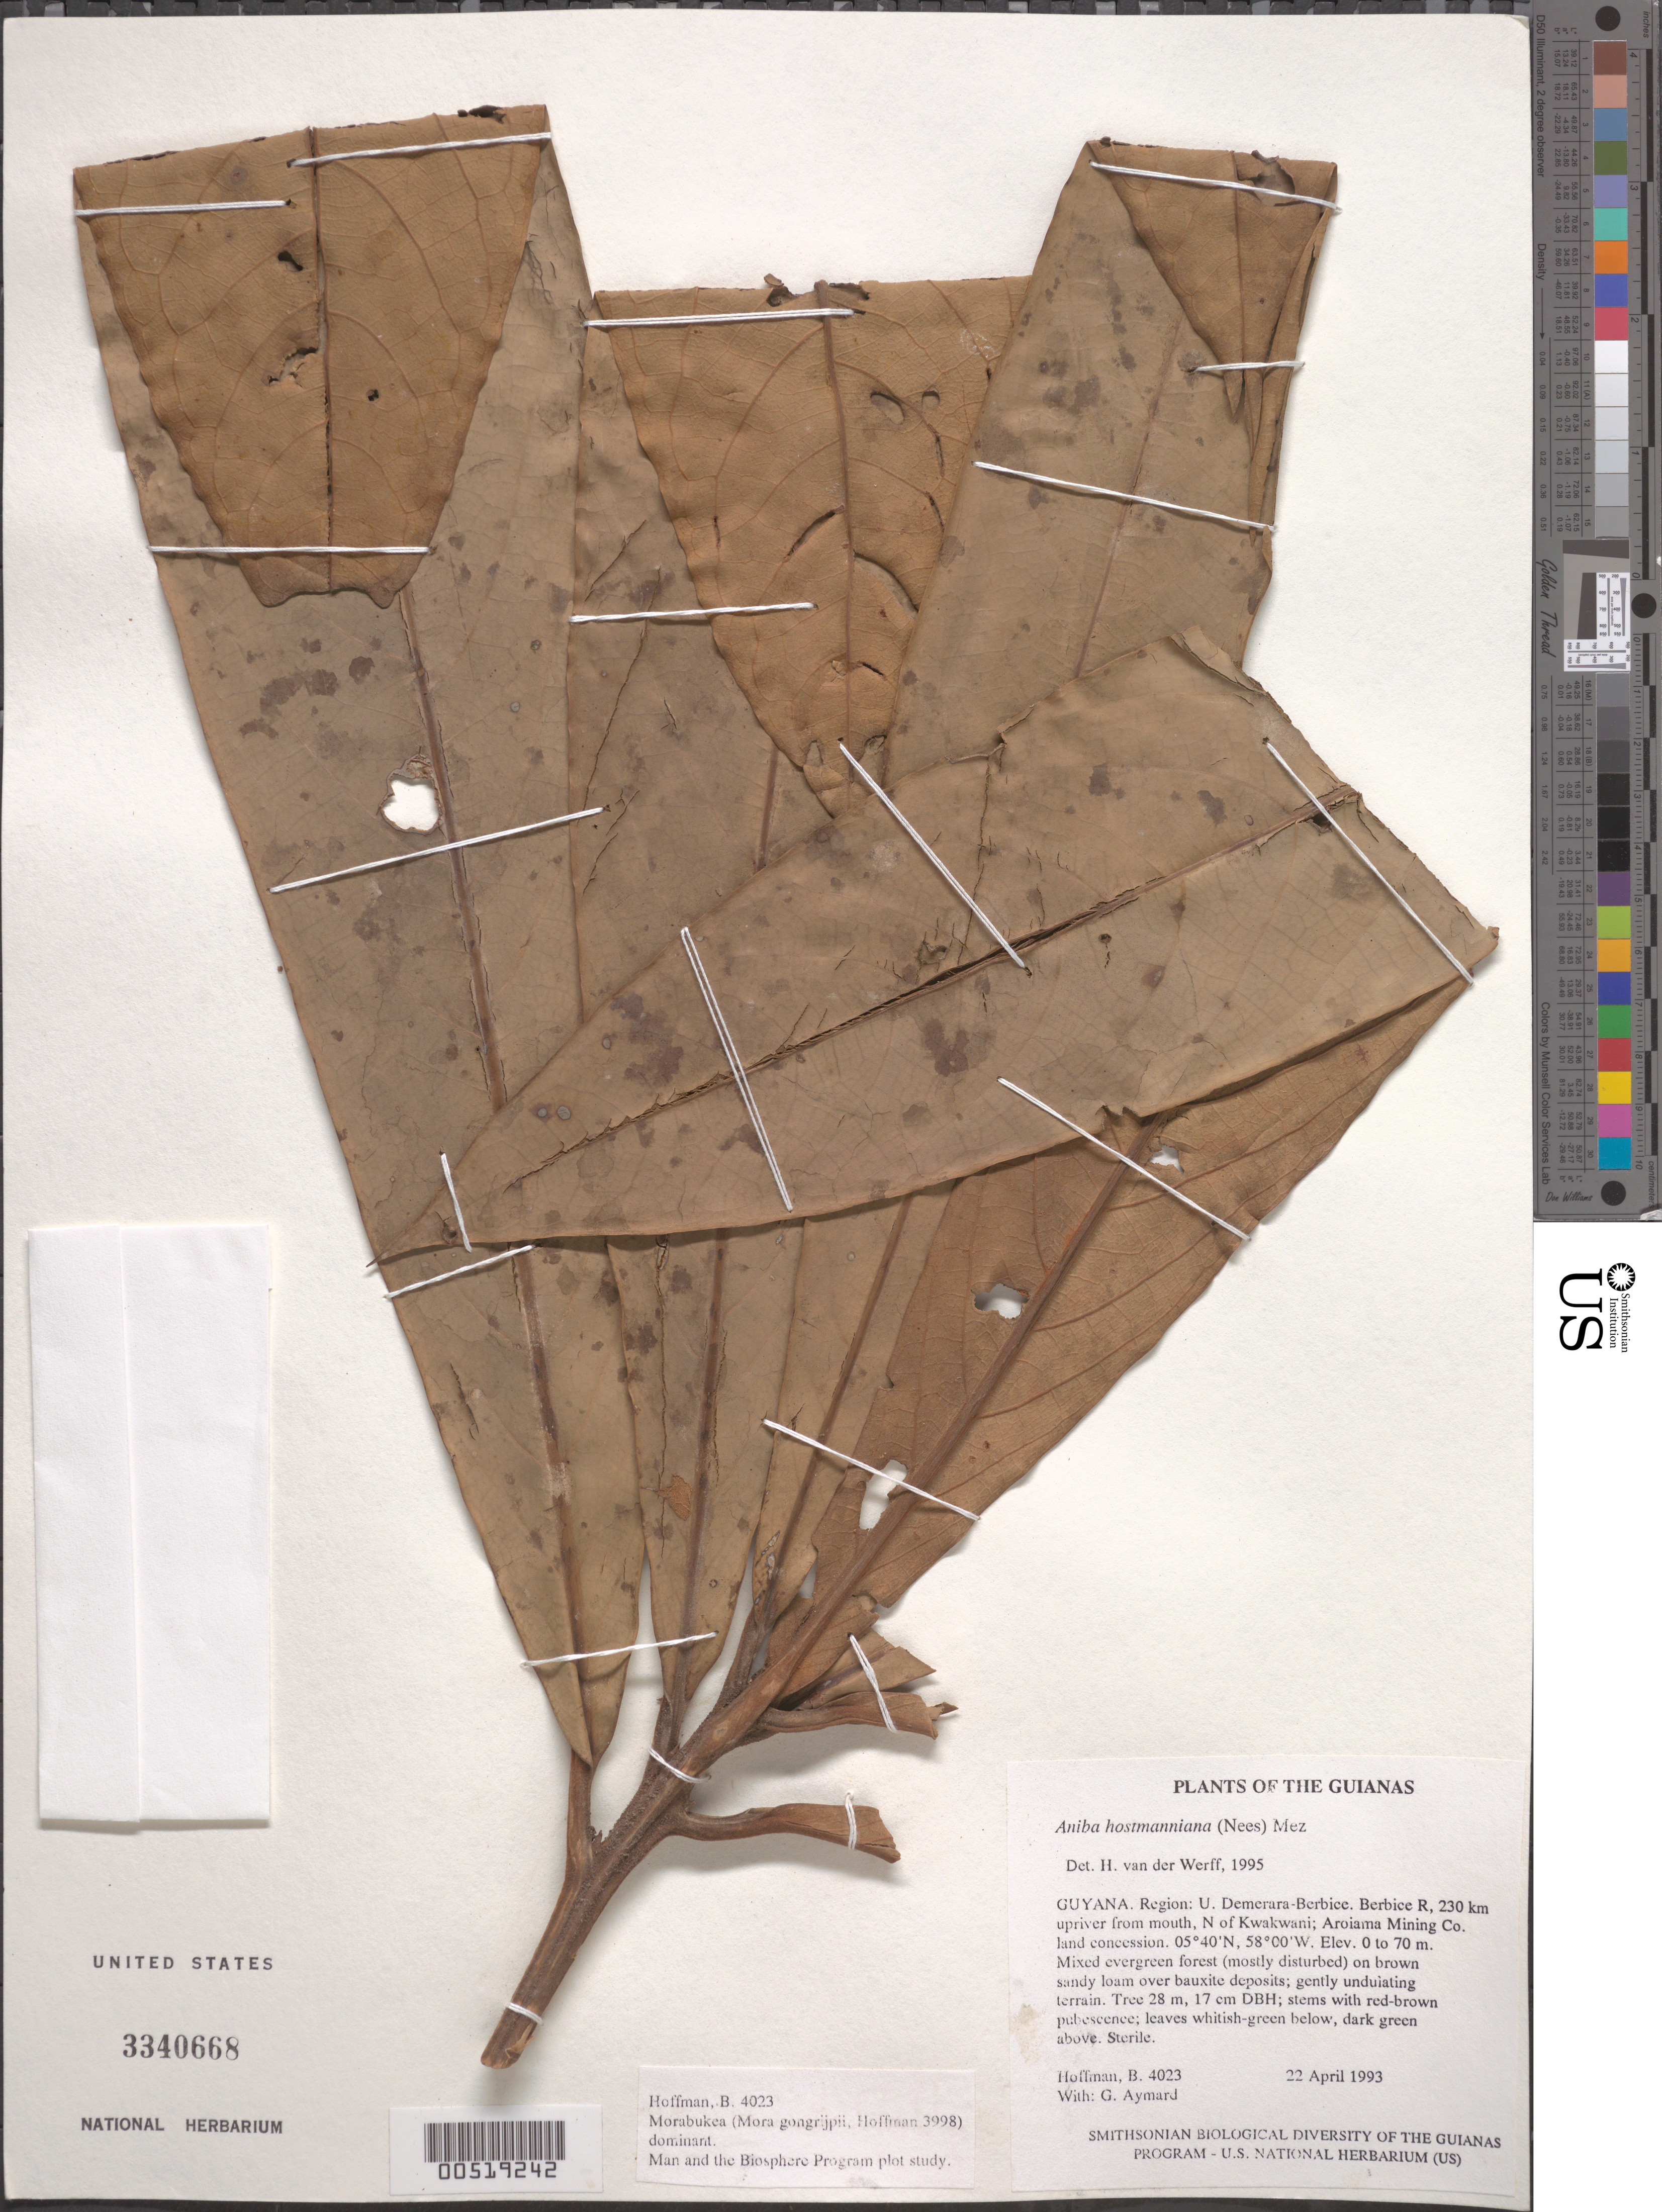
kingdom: Plantae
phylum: Tracheophyta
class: Magnoliopsida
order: Laurales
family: Lauraceae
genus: Aniba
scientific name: Aniba hostmanniana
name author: (Nees) Mez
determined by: van der Werff, H., (MO), Missouri Botanical Garden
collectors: B. Hoffman & G. A. Aymard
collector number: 4023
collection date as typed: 22 April 1993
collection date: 1993-04-22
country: Guyana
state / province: U. Demerara-Berbice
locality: Berbice River, 230 km upriver from mouth, N of Kwakwani; Aroiama Mining Co. land concession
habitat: Mixed evergreen forest (mostly disturbed) on brown sandy loam over bauxite deposits; gently undulating terrain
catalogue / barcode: US 3340668